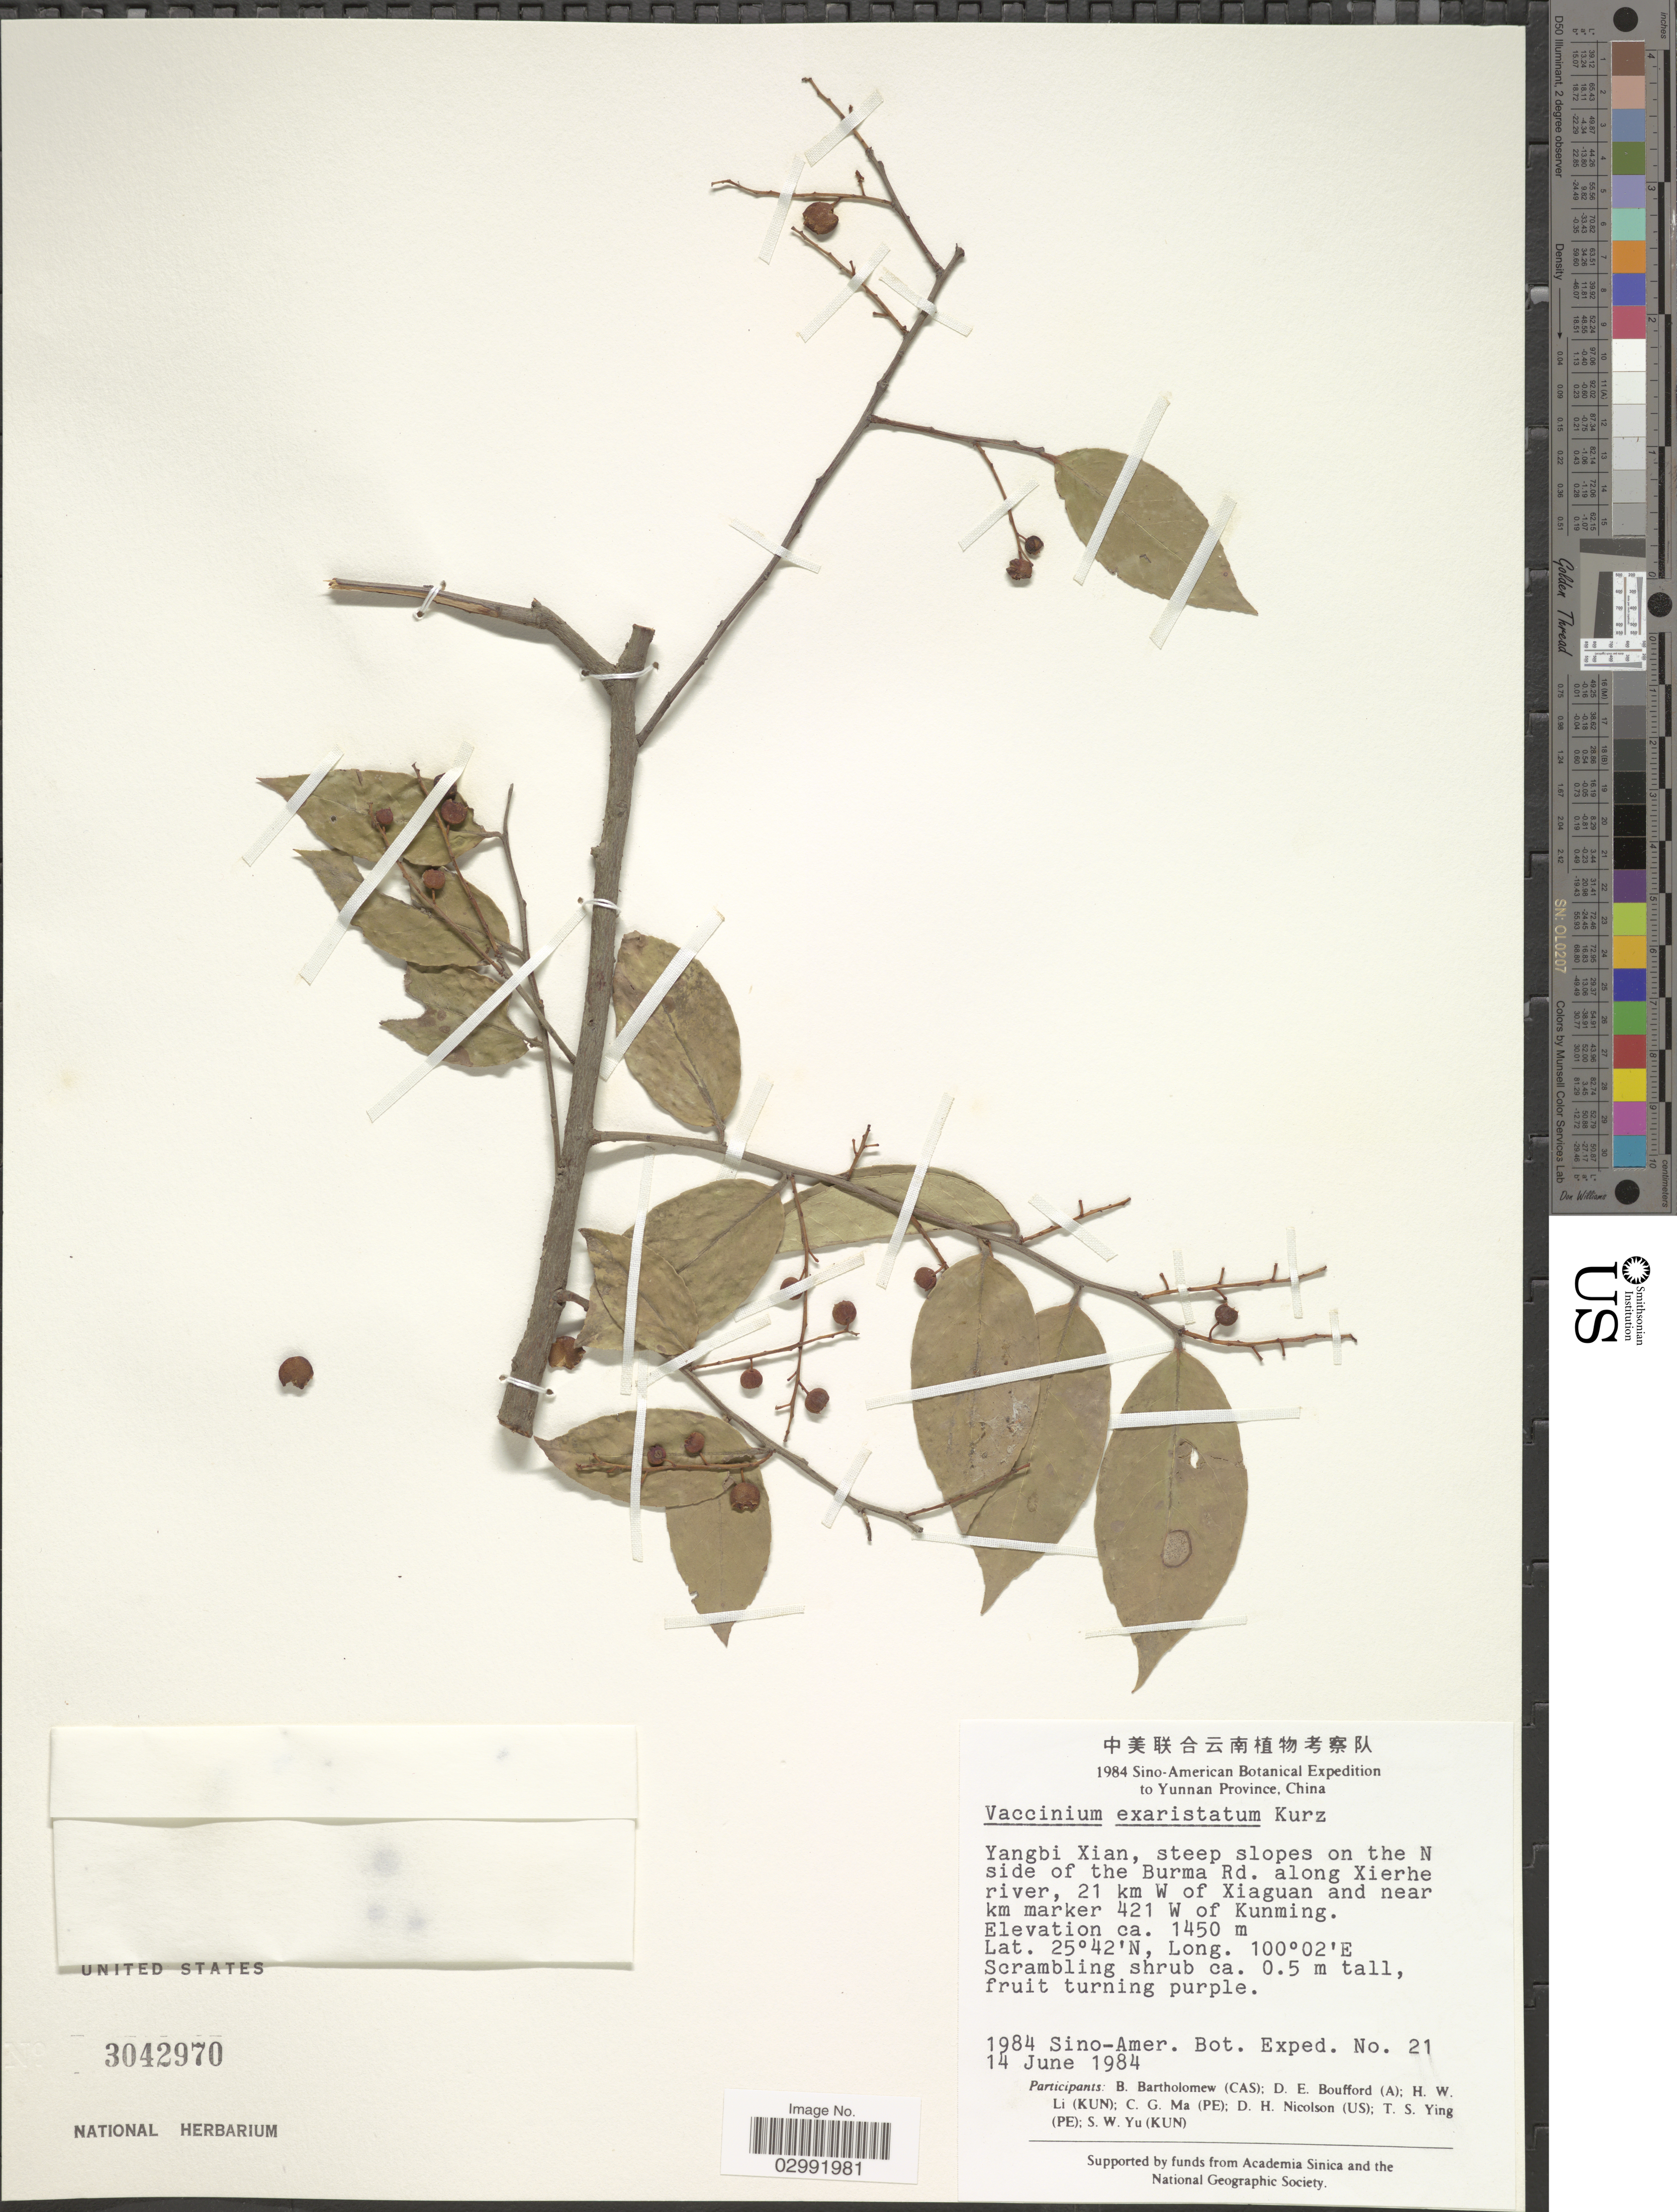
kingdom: Plantae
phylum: Tracheophyta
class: Magnoliopsida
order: Ericales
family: Ericaceae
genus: Vaccinium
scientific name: Vaccinium exaristatum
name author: Kurz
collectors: Sino-Amer. Bot. Exped. 1984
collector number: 21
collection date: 1984-06-14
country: China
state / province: Yunnan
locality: Yangbi Xian, steep slopes on the N side of the Burma Rd. along Xierhe river, 21 km W of Xiaguan and near km marker 421 W of Kunming.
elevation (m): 1450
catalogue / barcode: US 3042970